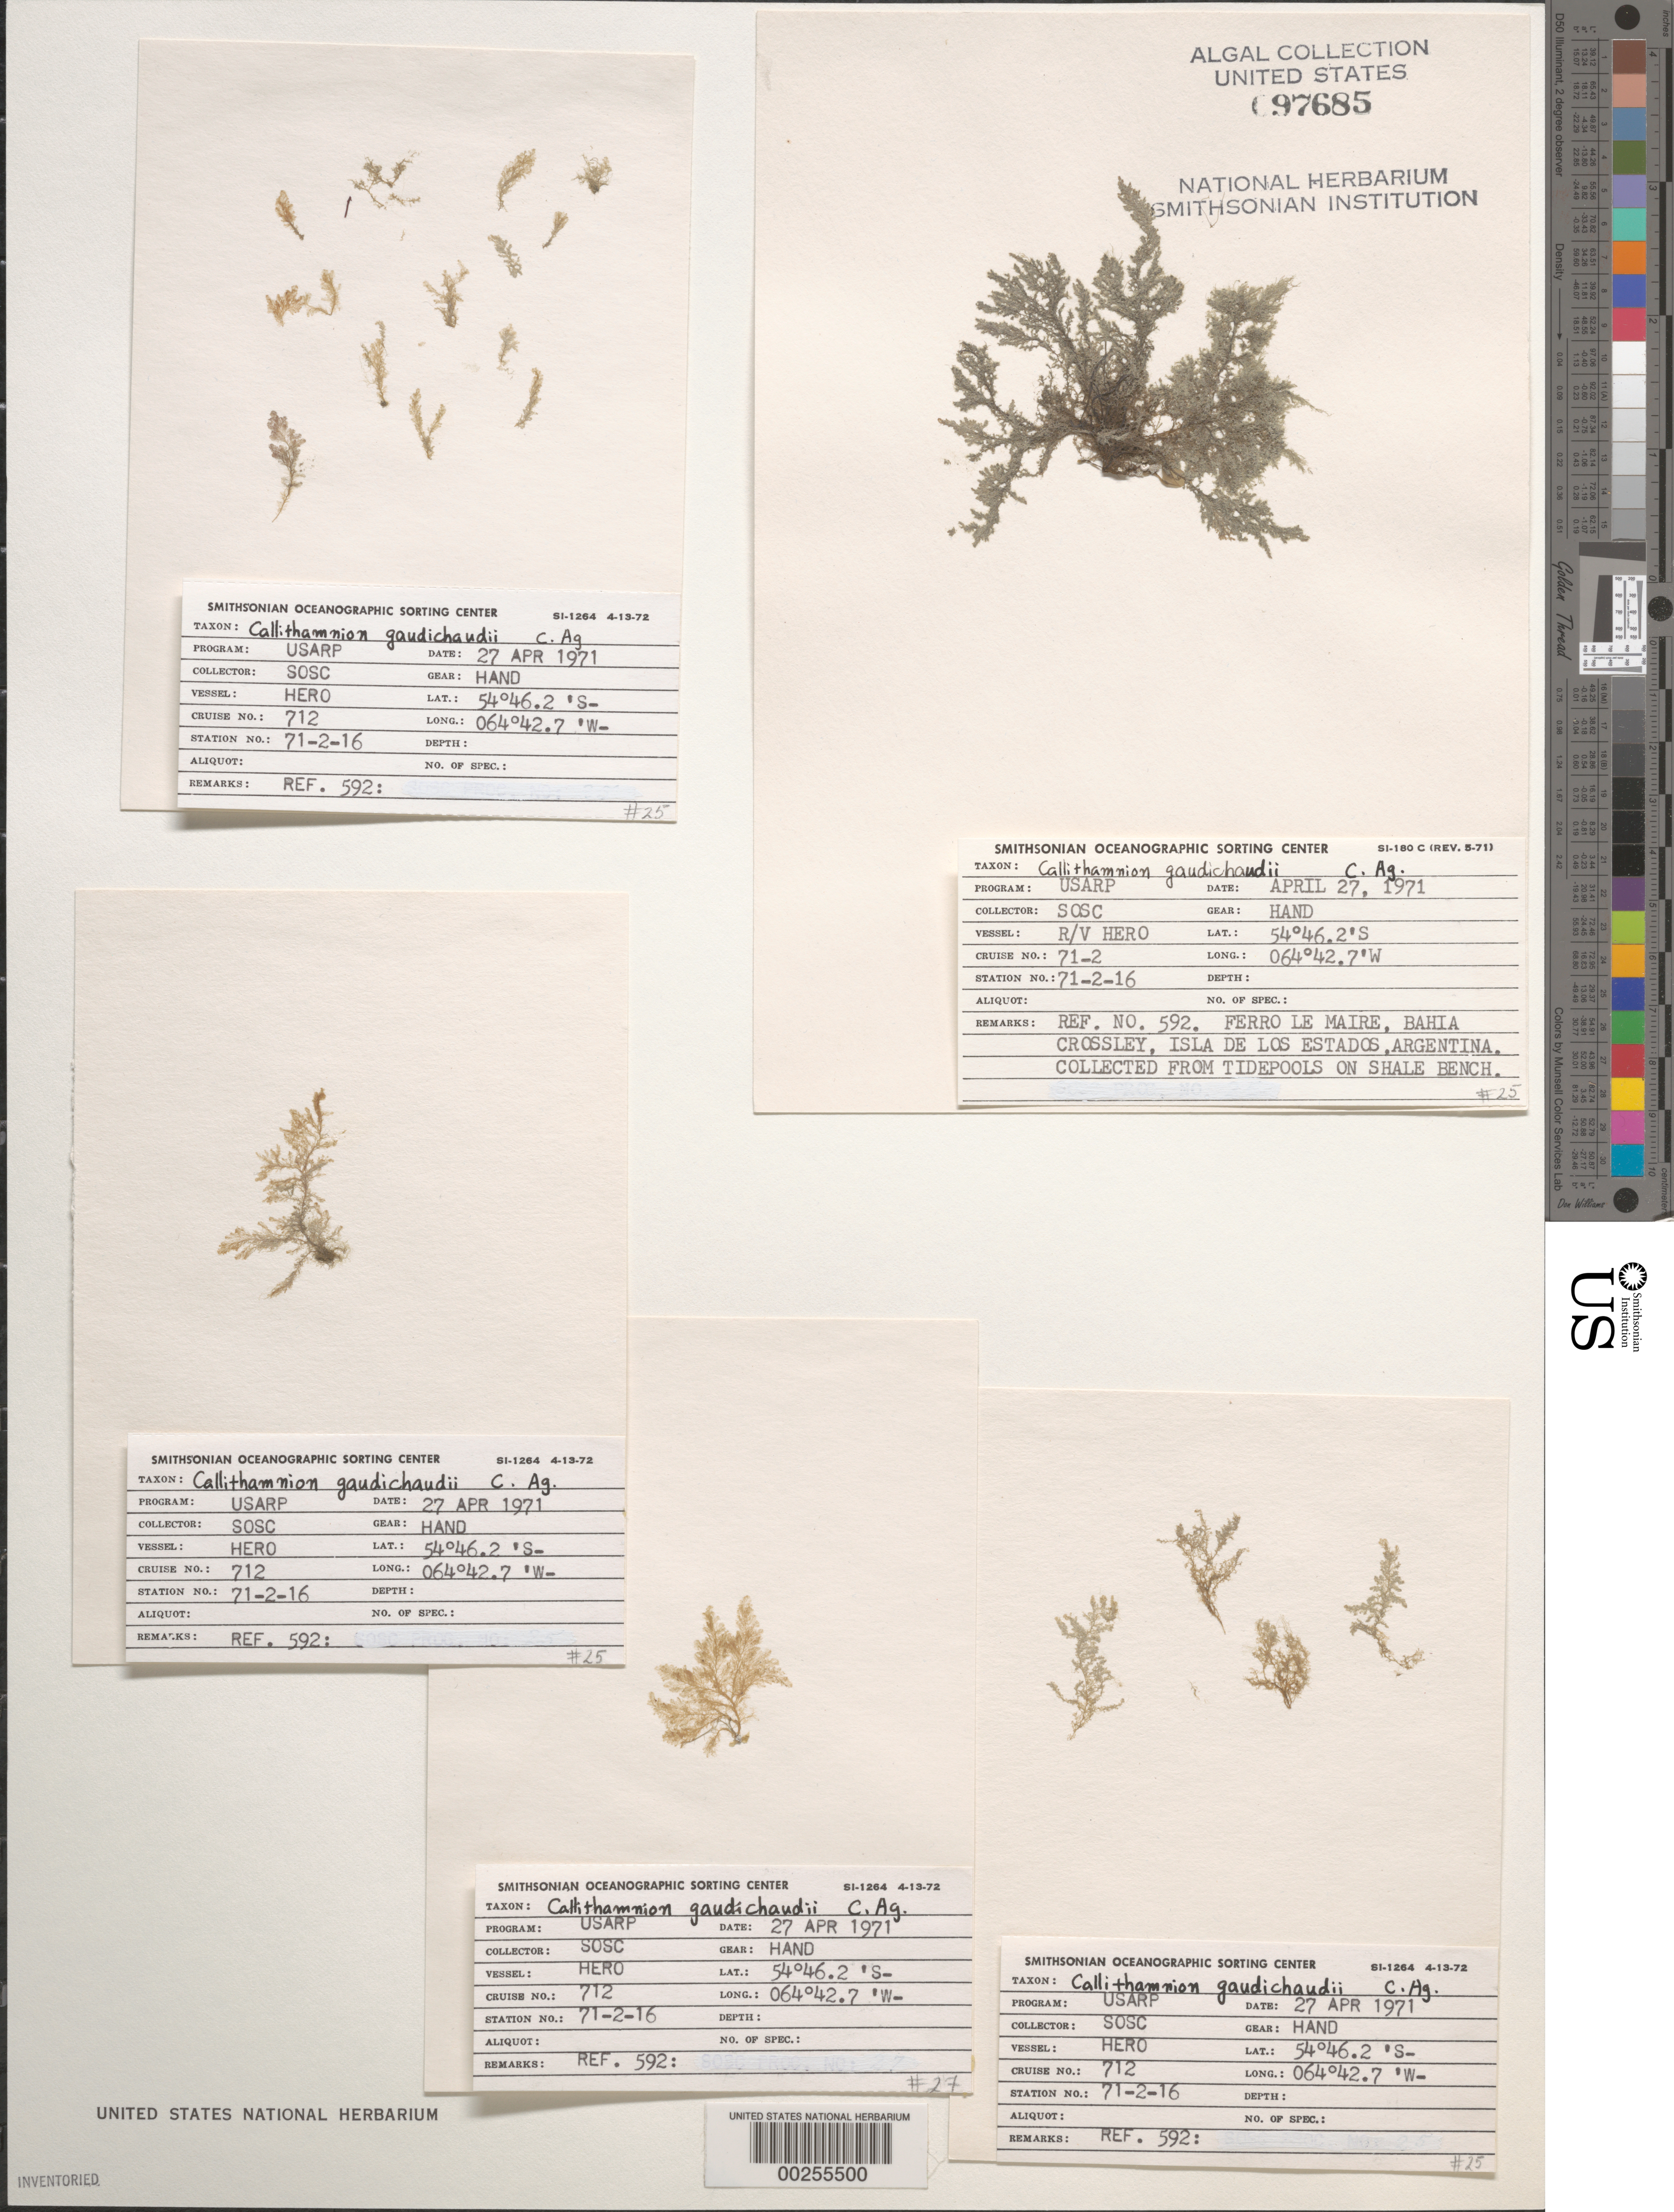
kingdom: Plantae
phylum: Rhodophyta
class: Florideophyceae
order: Ceramiales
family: Callithamniaceae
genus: Callithamnion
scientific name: Callithamnion gaudichaudii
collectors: SOSC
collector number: Station 71-2-16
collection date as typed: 27 Apr 1971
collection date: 1971-04-27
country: Argentina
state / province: Tierra del Fuego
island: Isla de los Estados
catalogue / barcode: US 97685